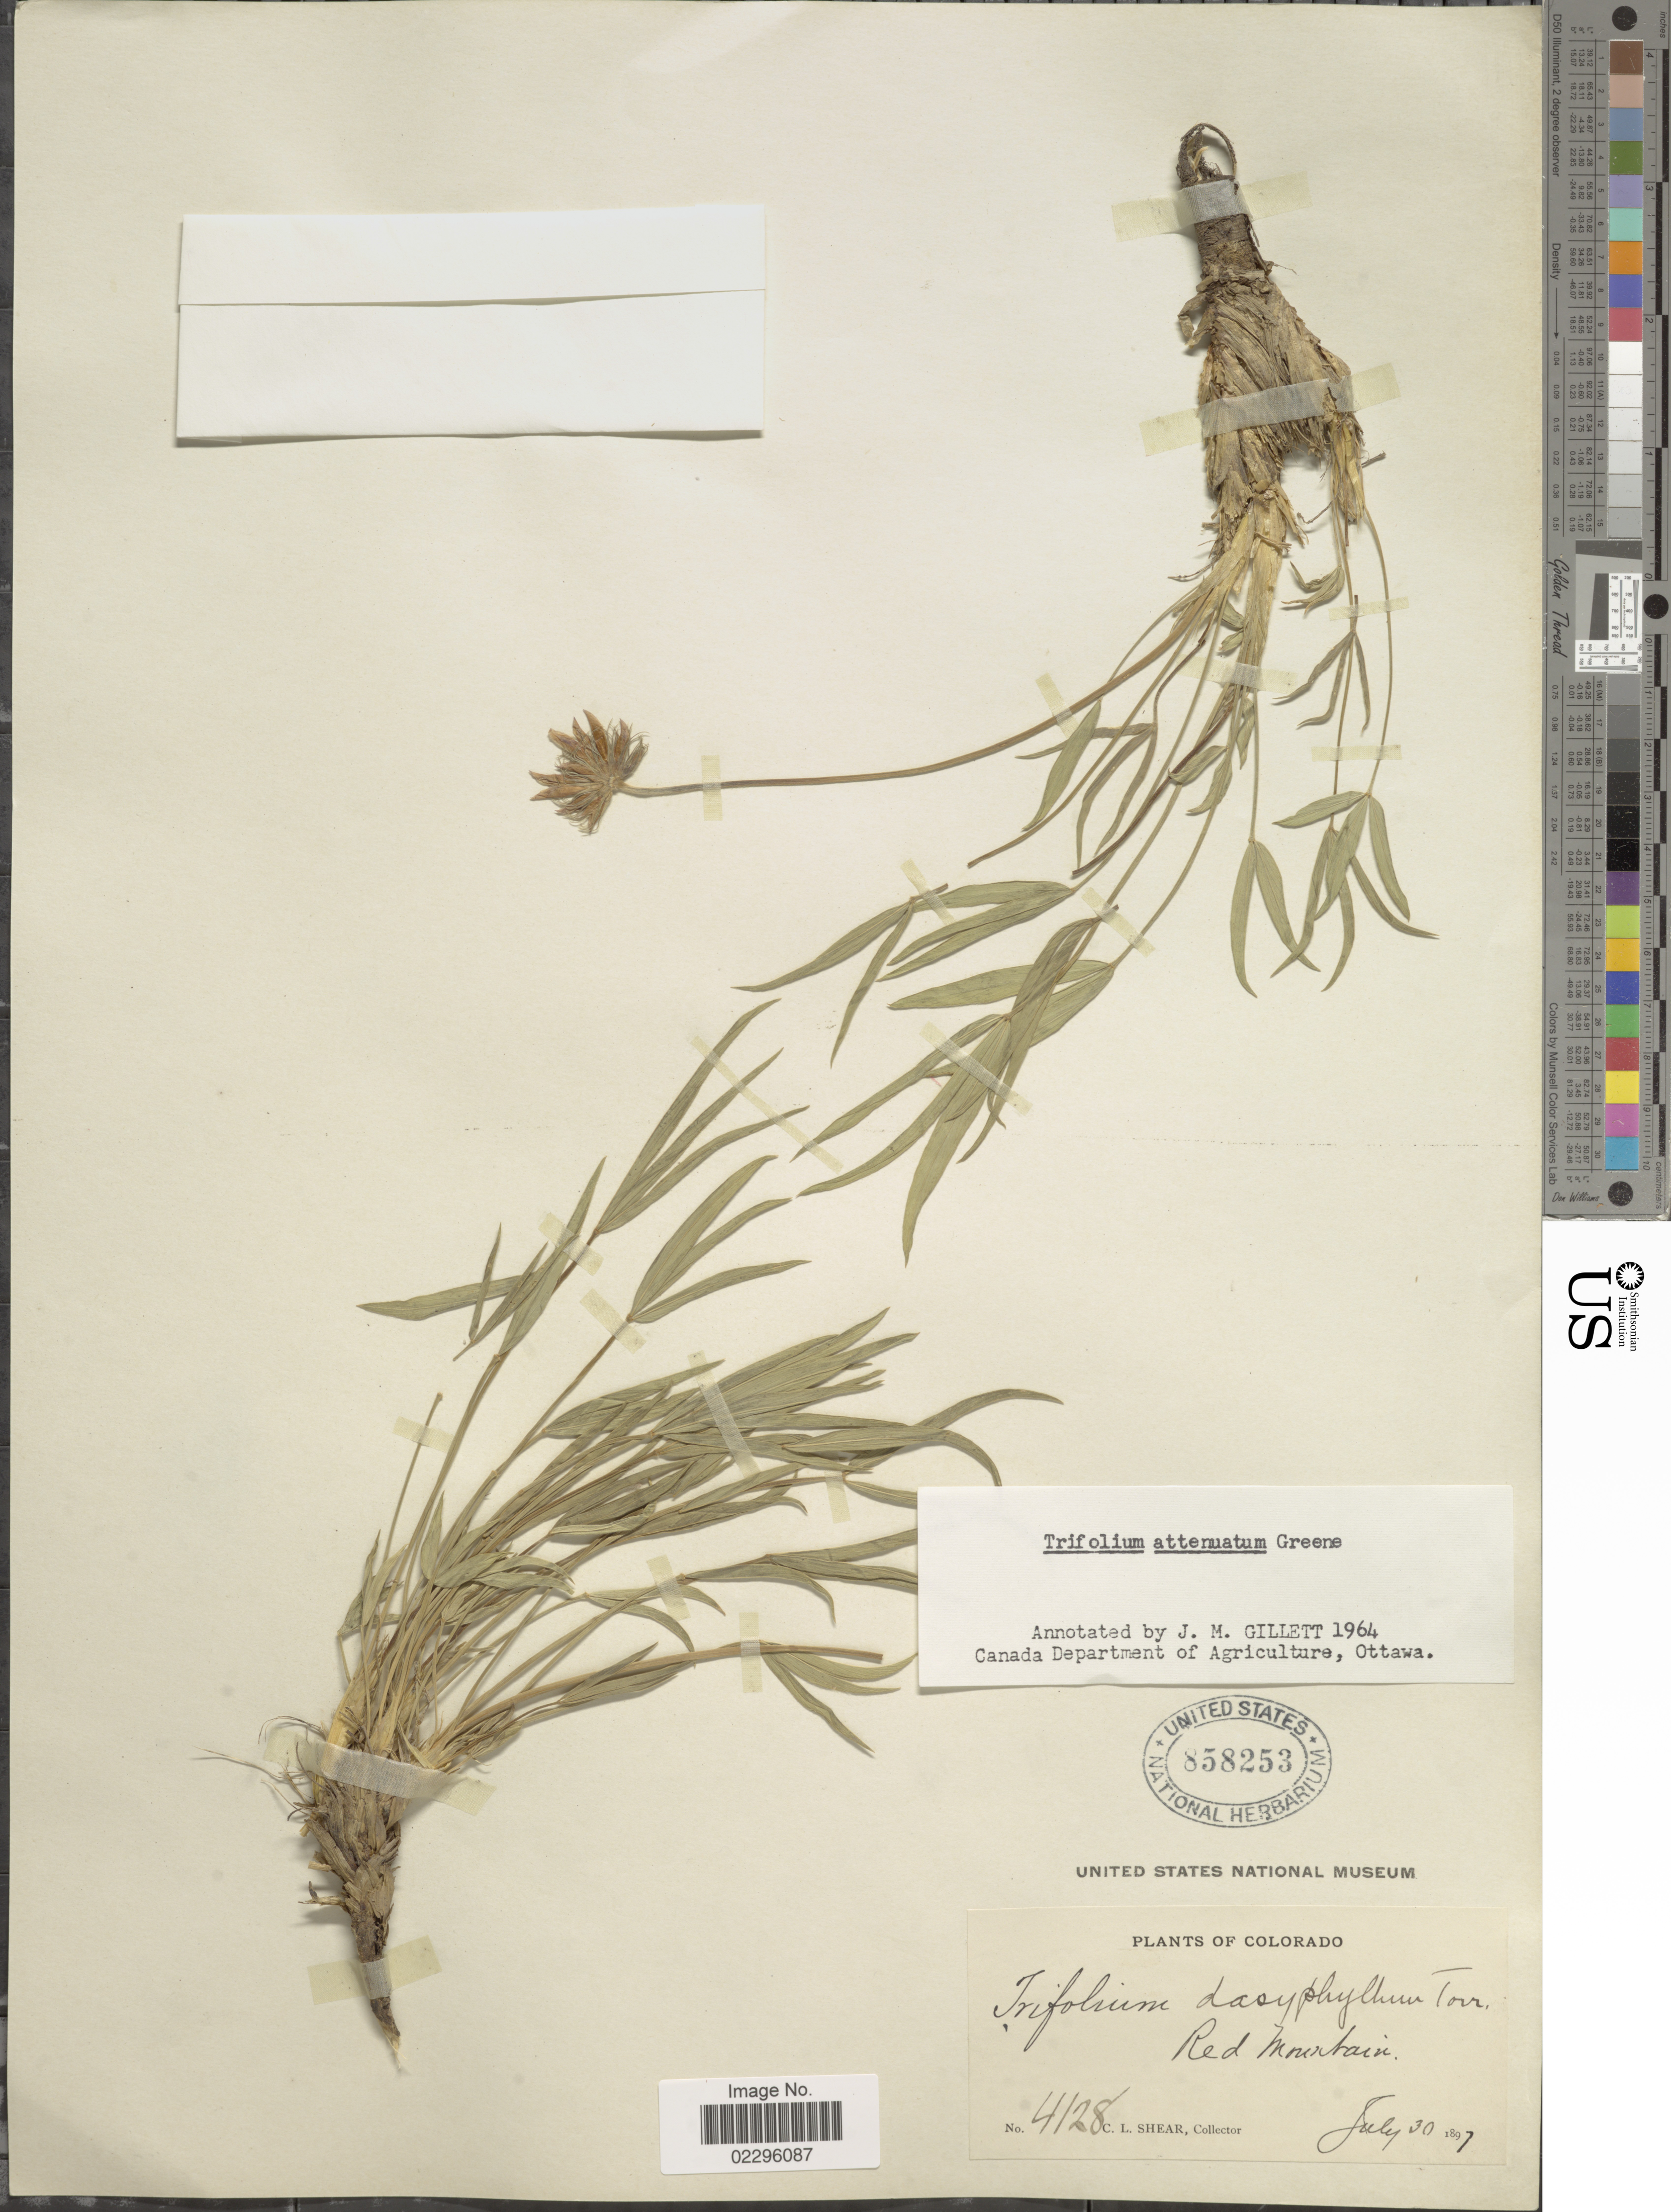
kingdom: Plantae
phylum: Tracheophyta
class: Magnoliopsida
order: Fabales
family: Fabaceae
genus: Trifolium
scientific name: Trifolium dasyphyllum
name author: Torr. & A. Gray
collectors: C. L. Shear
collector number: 4128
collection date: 1897-07-30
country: United States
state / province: Colorado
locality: Red Mountain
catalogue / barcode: US 858253